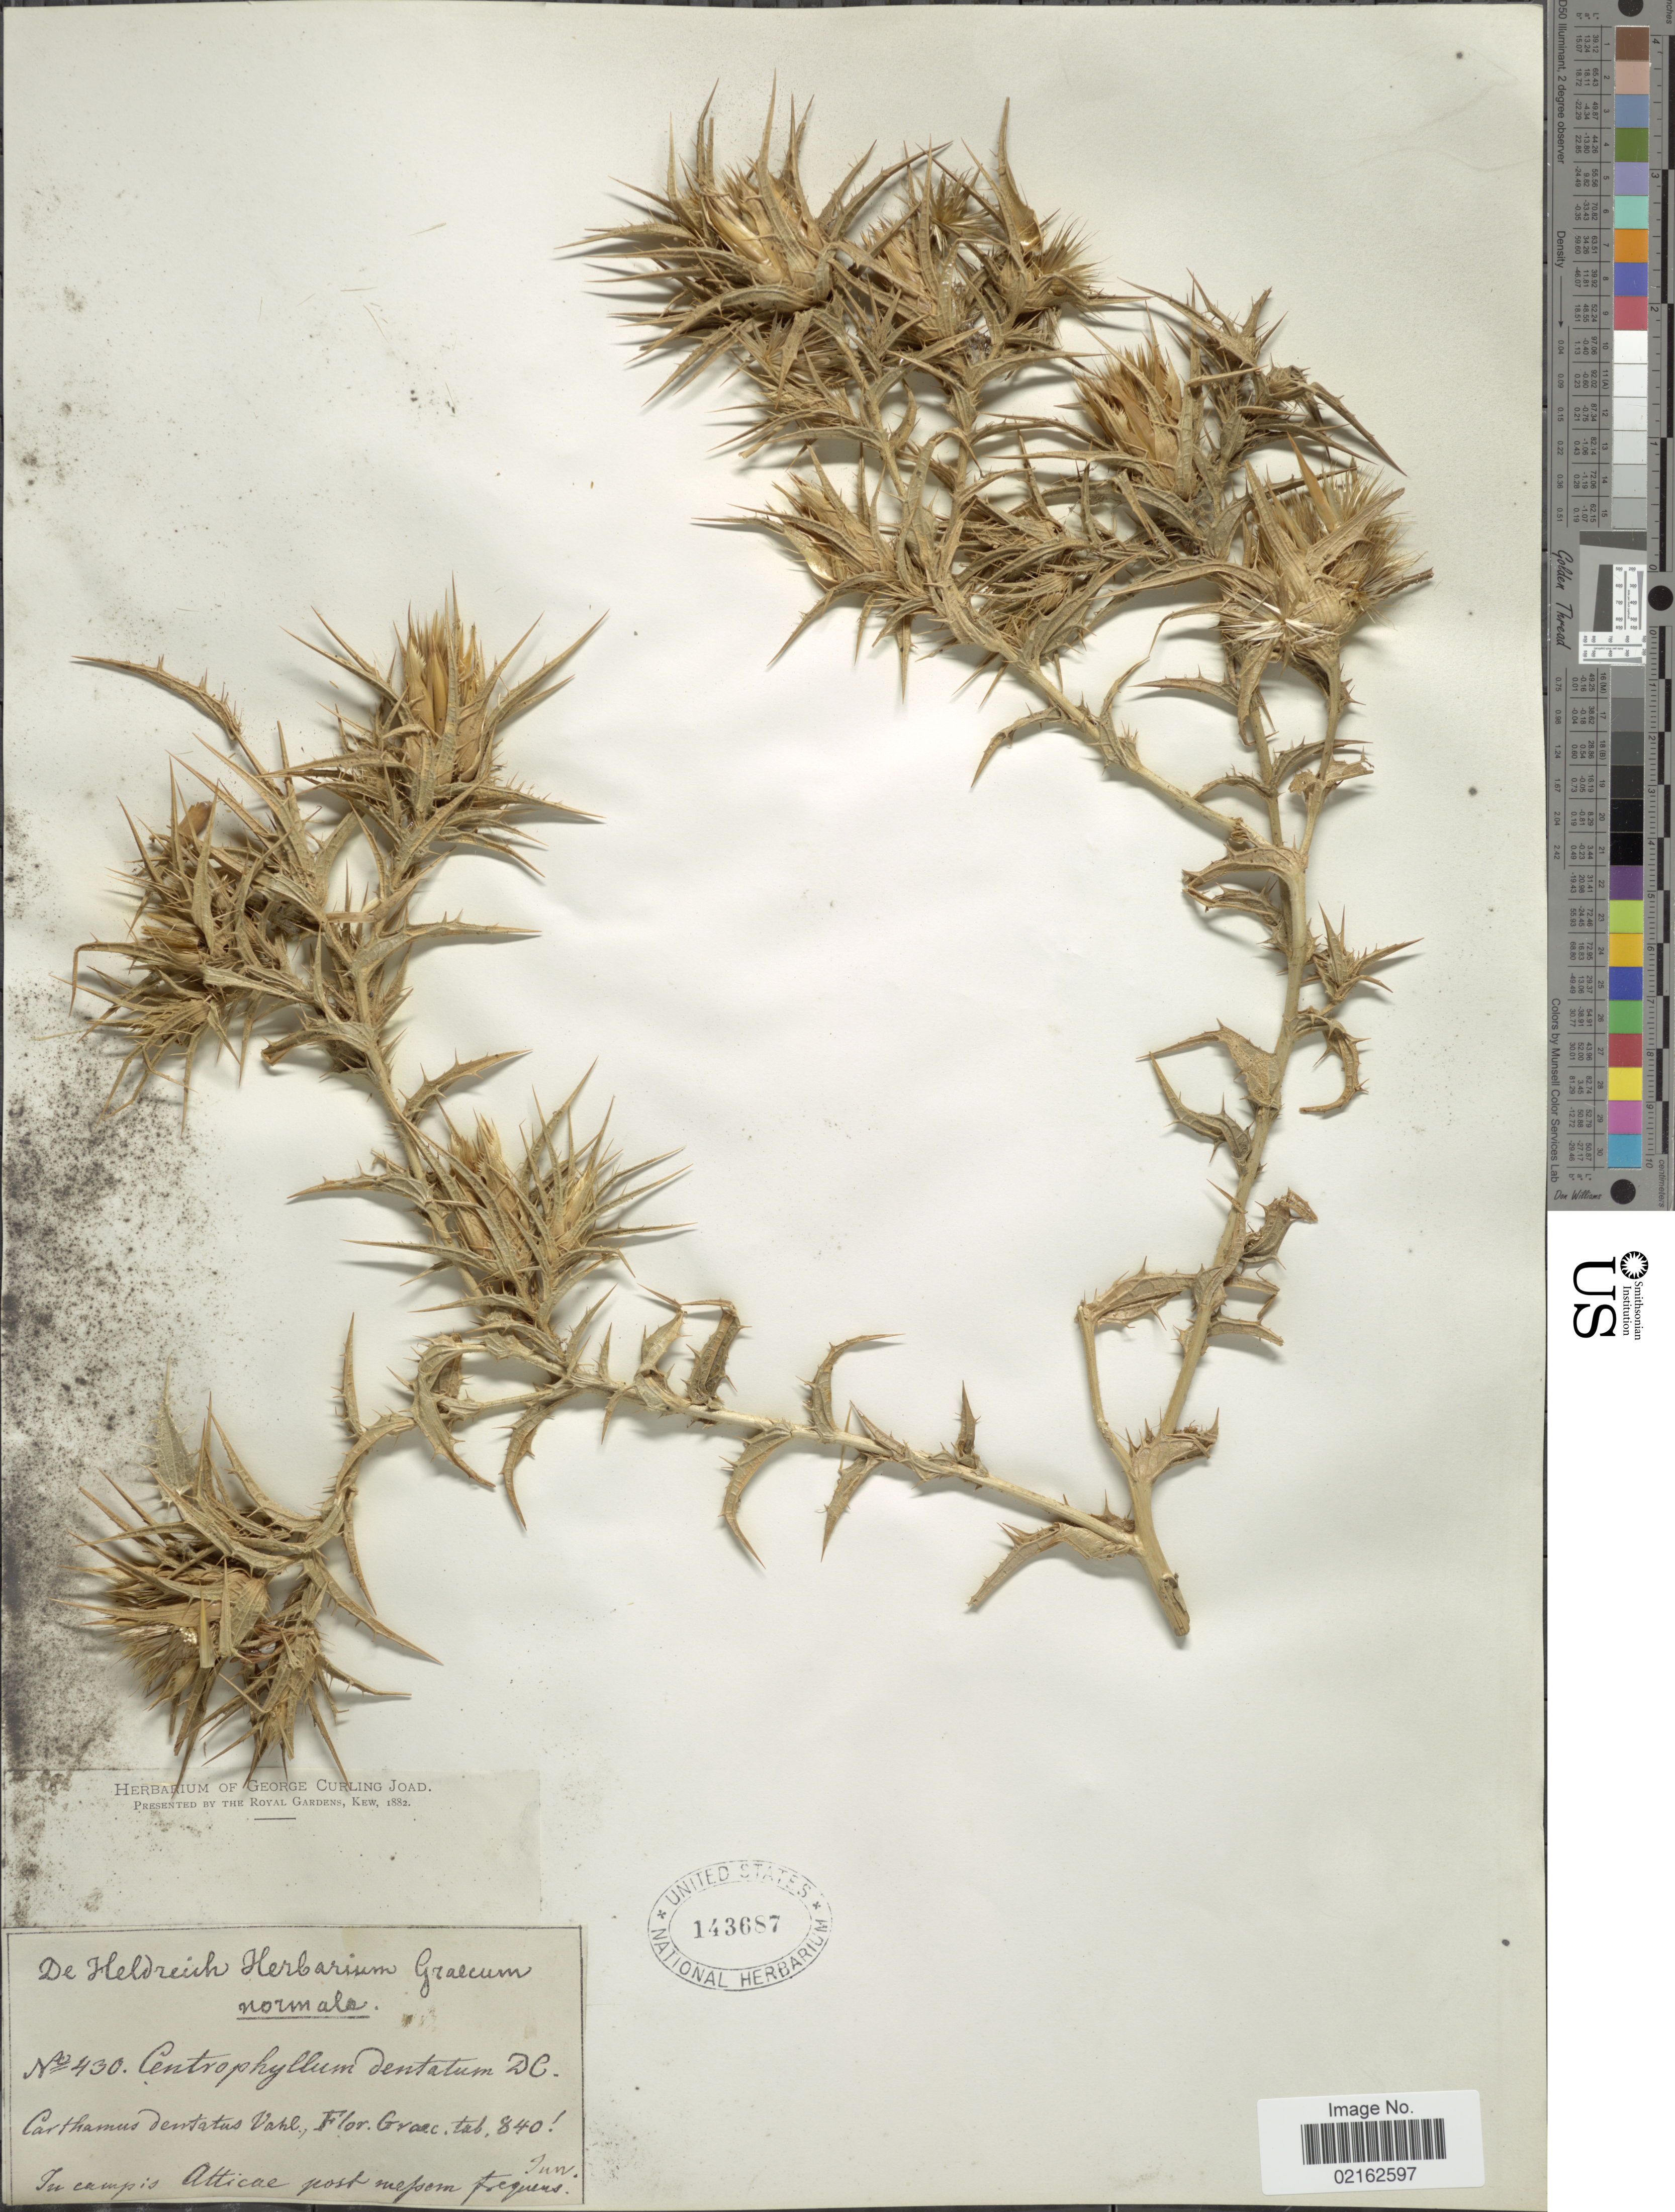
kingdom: Plantae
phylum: Tracheophyta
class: Magnoliopsida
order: Asterales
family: Asteraceae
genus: Carthamus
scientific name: Carthamus dentatus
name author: Vahl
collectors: -. De Heldreich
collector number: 430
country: Greece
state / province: Attica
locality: Graecum, Atticae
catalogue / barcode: US 143687